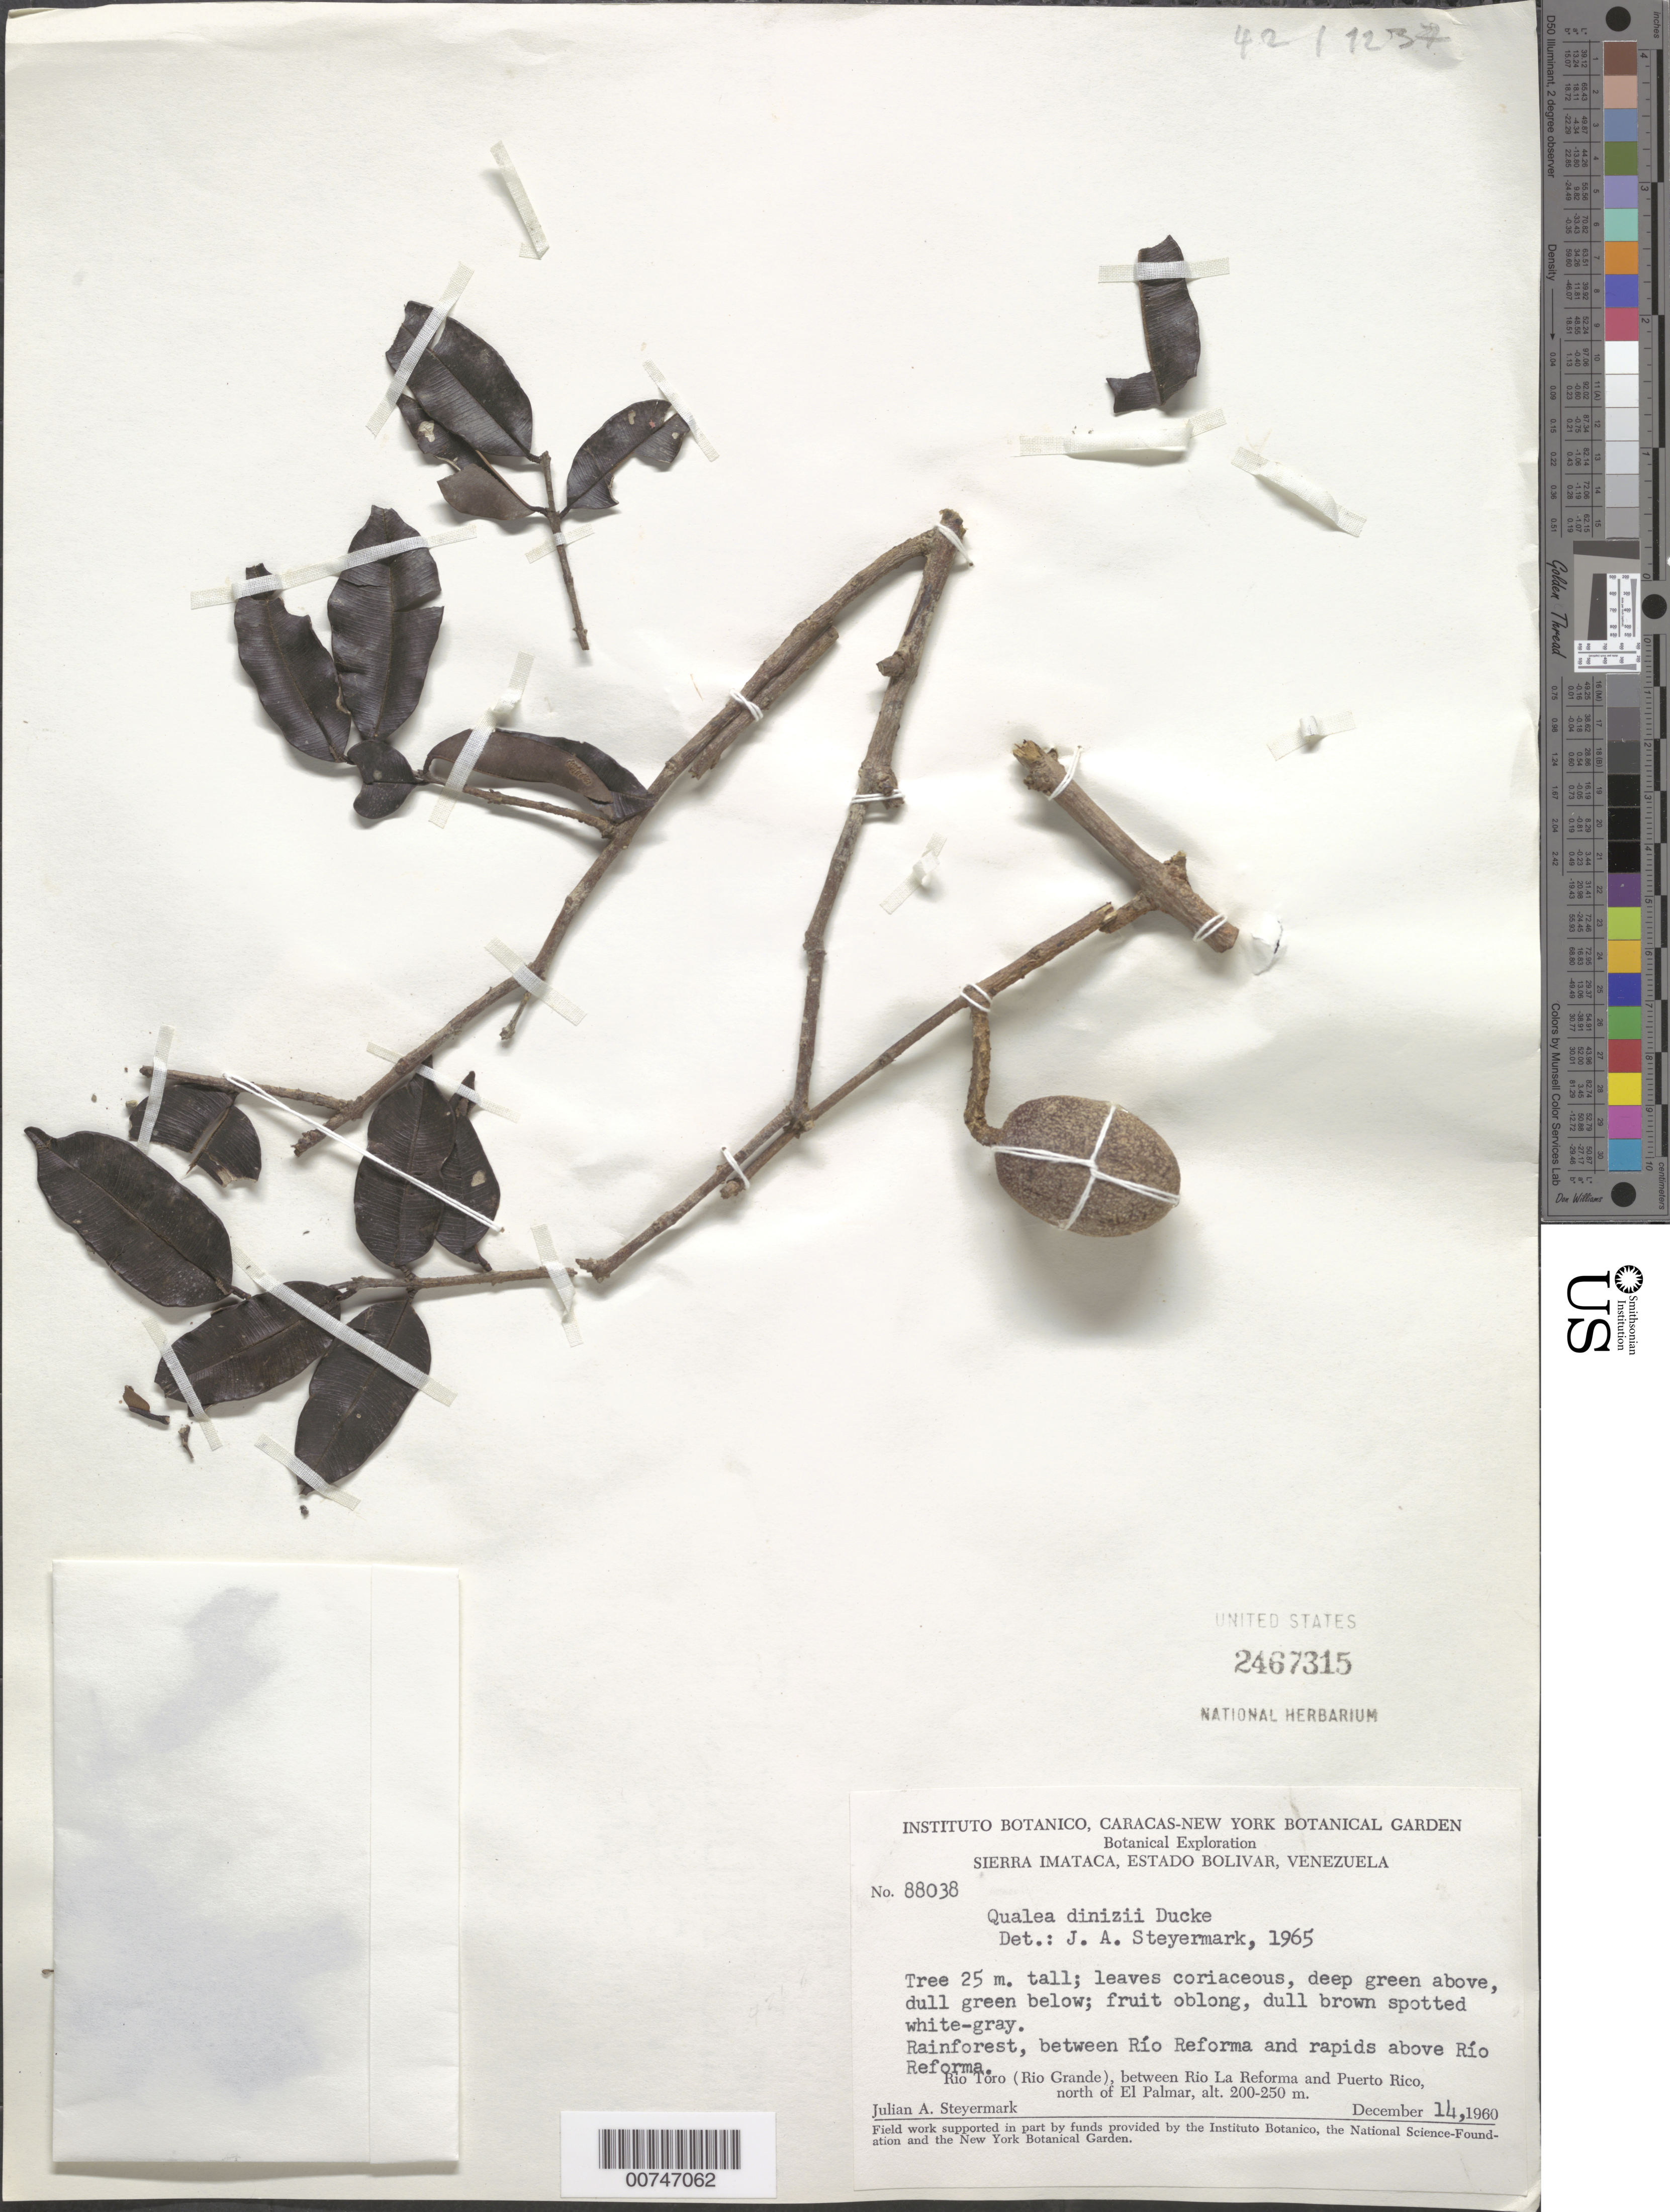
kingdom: Plantae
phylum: Tracheophyta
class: Magnoliopsida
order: Myrtales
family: Vochysiaceae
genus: Qualea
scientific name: Qualea dinizii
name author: Ducke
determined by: Steyermark, Julian A., (VEN)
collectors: J. Steyermark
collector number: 88038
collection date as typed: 14-Dec-60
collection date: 1960-12-14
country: Venezuela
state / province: Bolívar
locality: Sierra Imataca; Cerro La Reforma, above junction with Río Reforma with Río Toro (Río Grande), between Río La Reforma and Puerto Rico, N of El Palmar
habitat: Rainforest betw. river & rapids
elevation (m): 200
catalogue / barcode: US 2467315